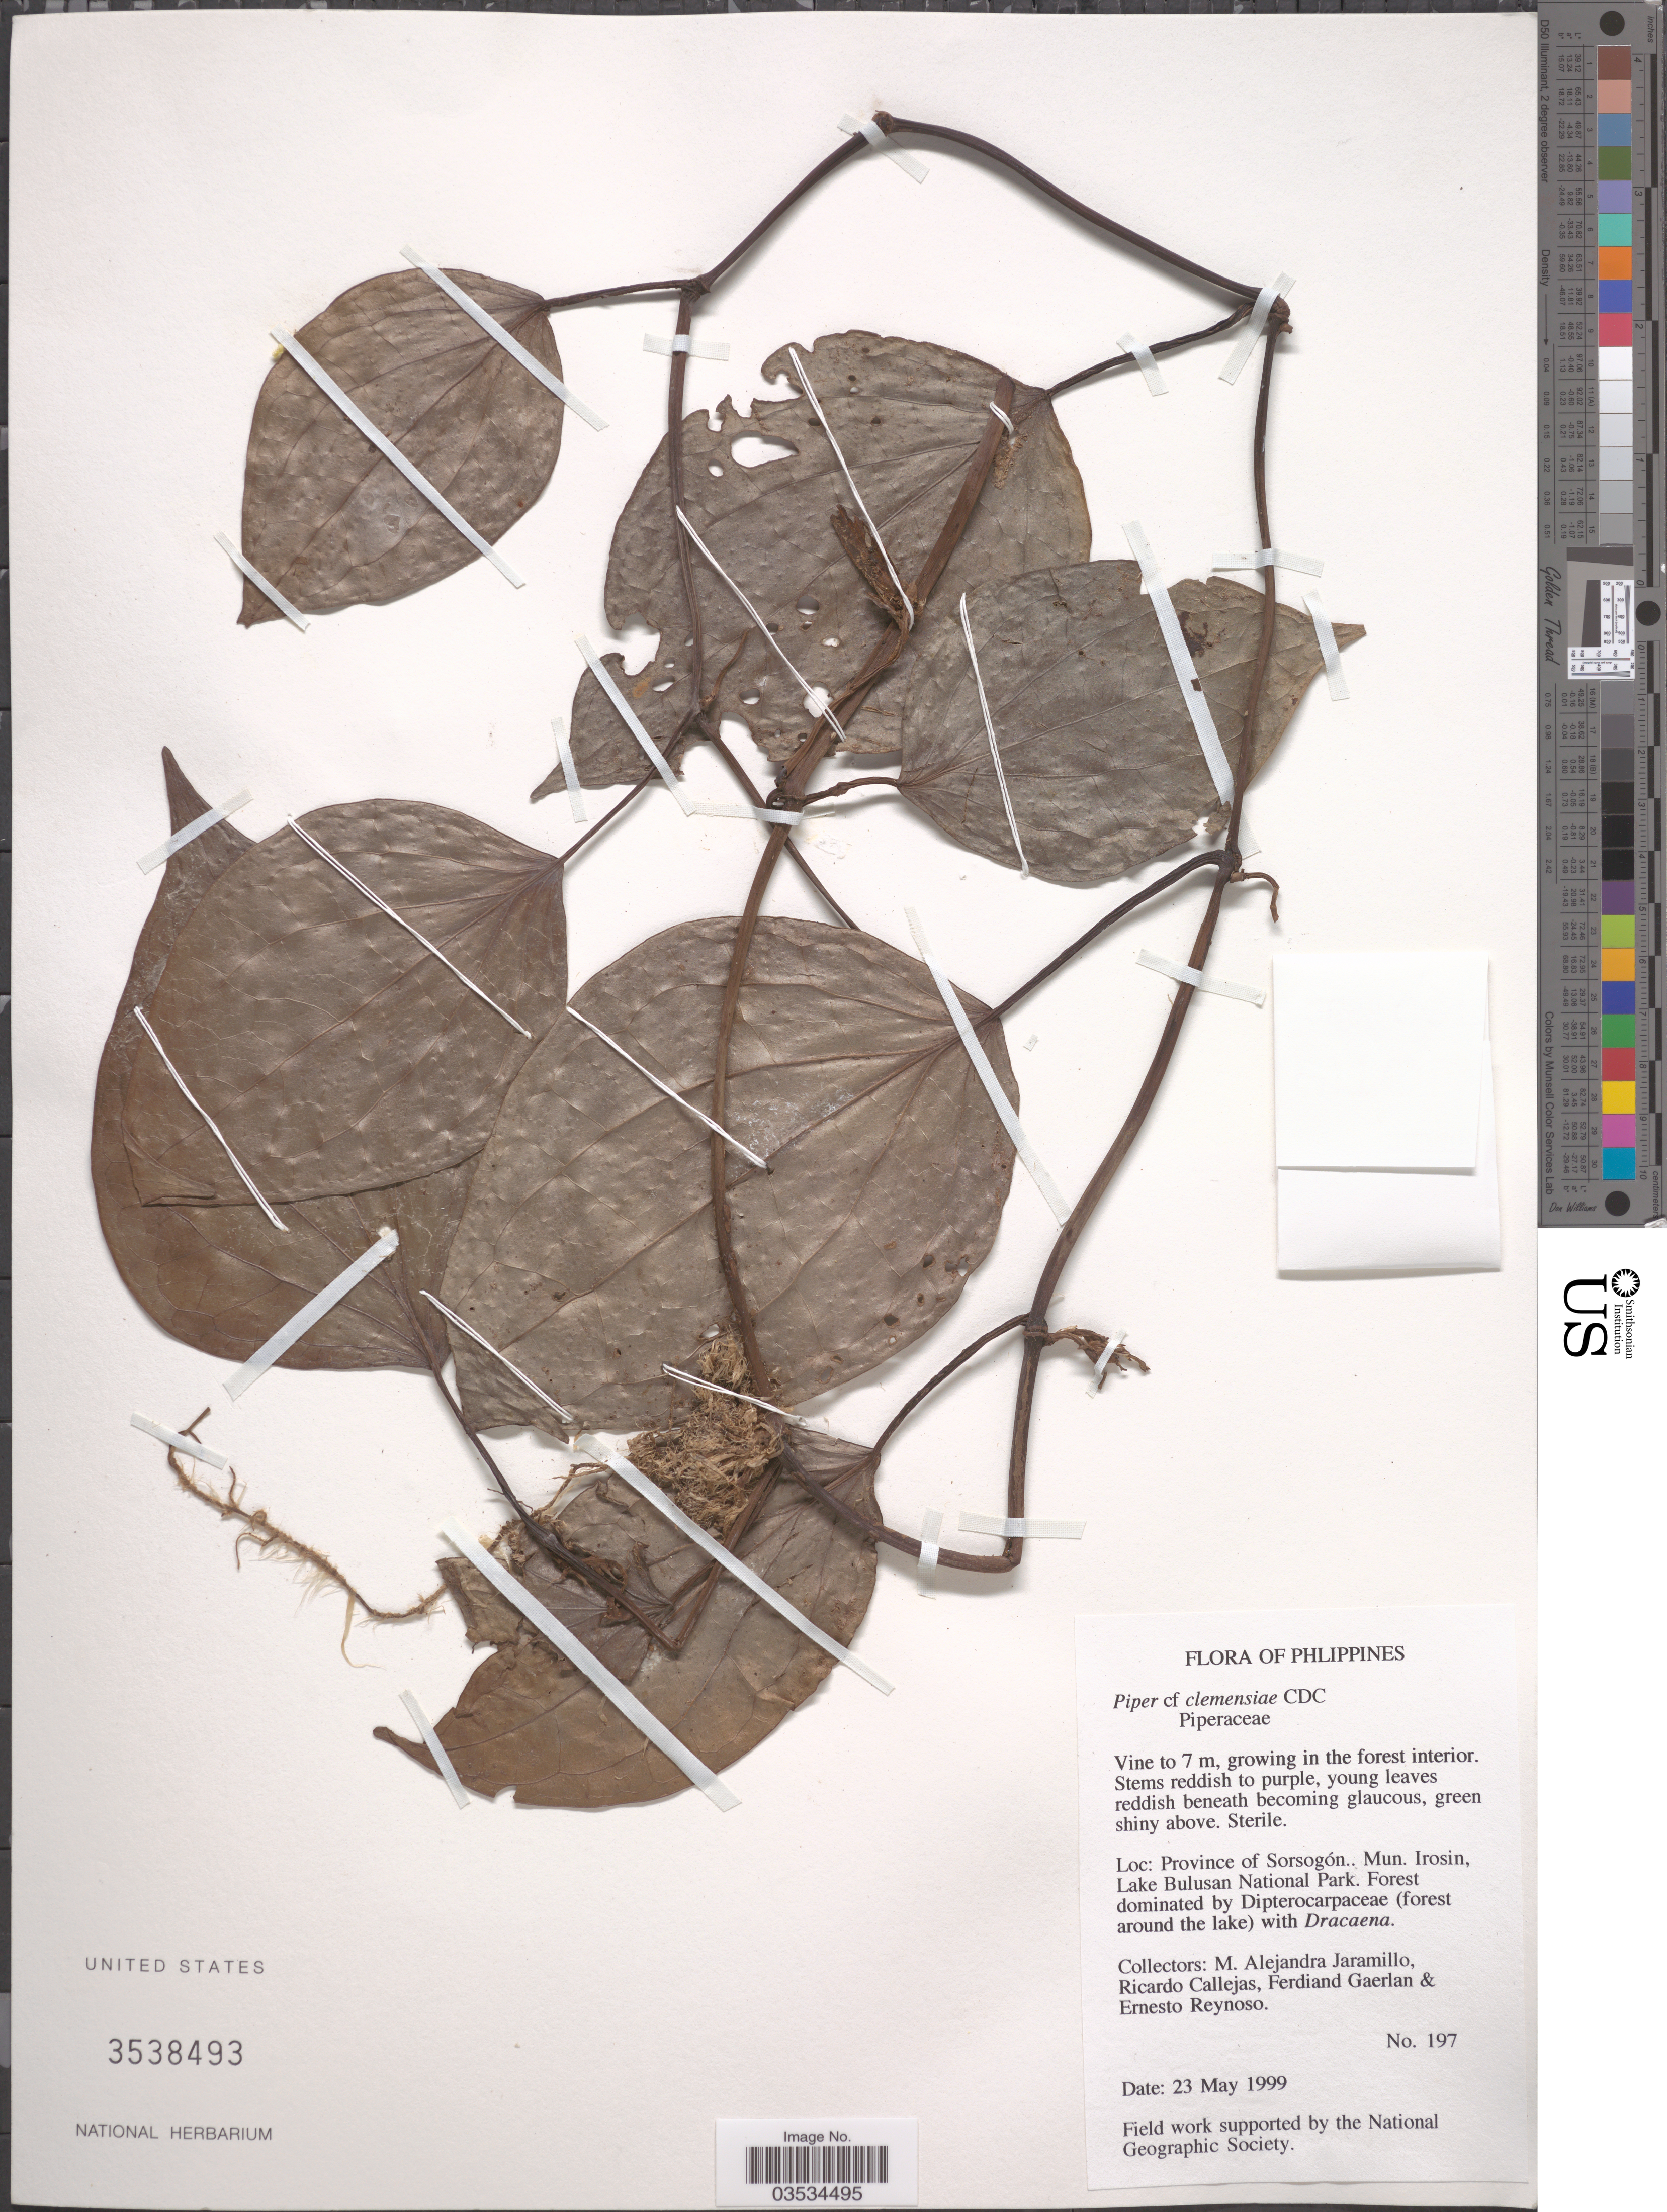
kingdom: Plantae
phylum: Tracheophyta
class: Magnoliopsida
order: Piperales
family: Piperaceae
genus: Piper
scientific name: Piper clemensiae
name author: C. DC.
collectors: M. A. Jaramillo, R. Callejas, F. Gaerlan & E. Reynoso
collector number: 197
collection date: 1999-05-23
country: Philippines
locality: Province of Sorsogón.. Mun. Irosin, Lake Bulusan National Park.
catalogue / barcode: US 3538493